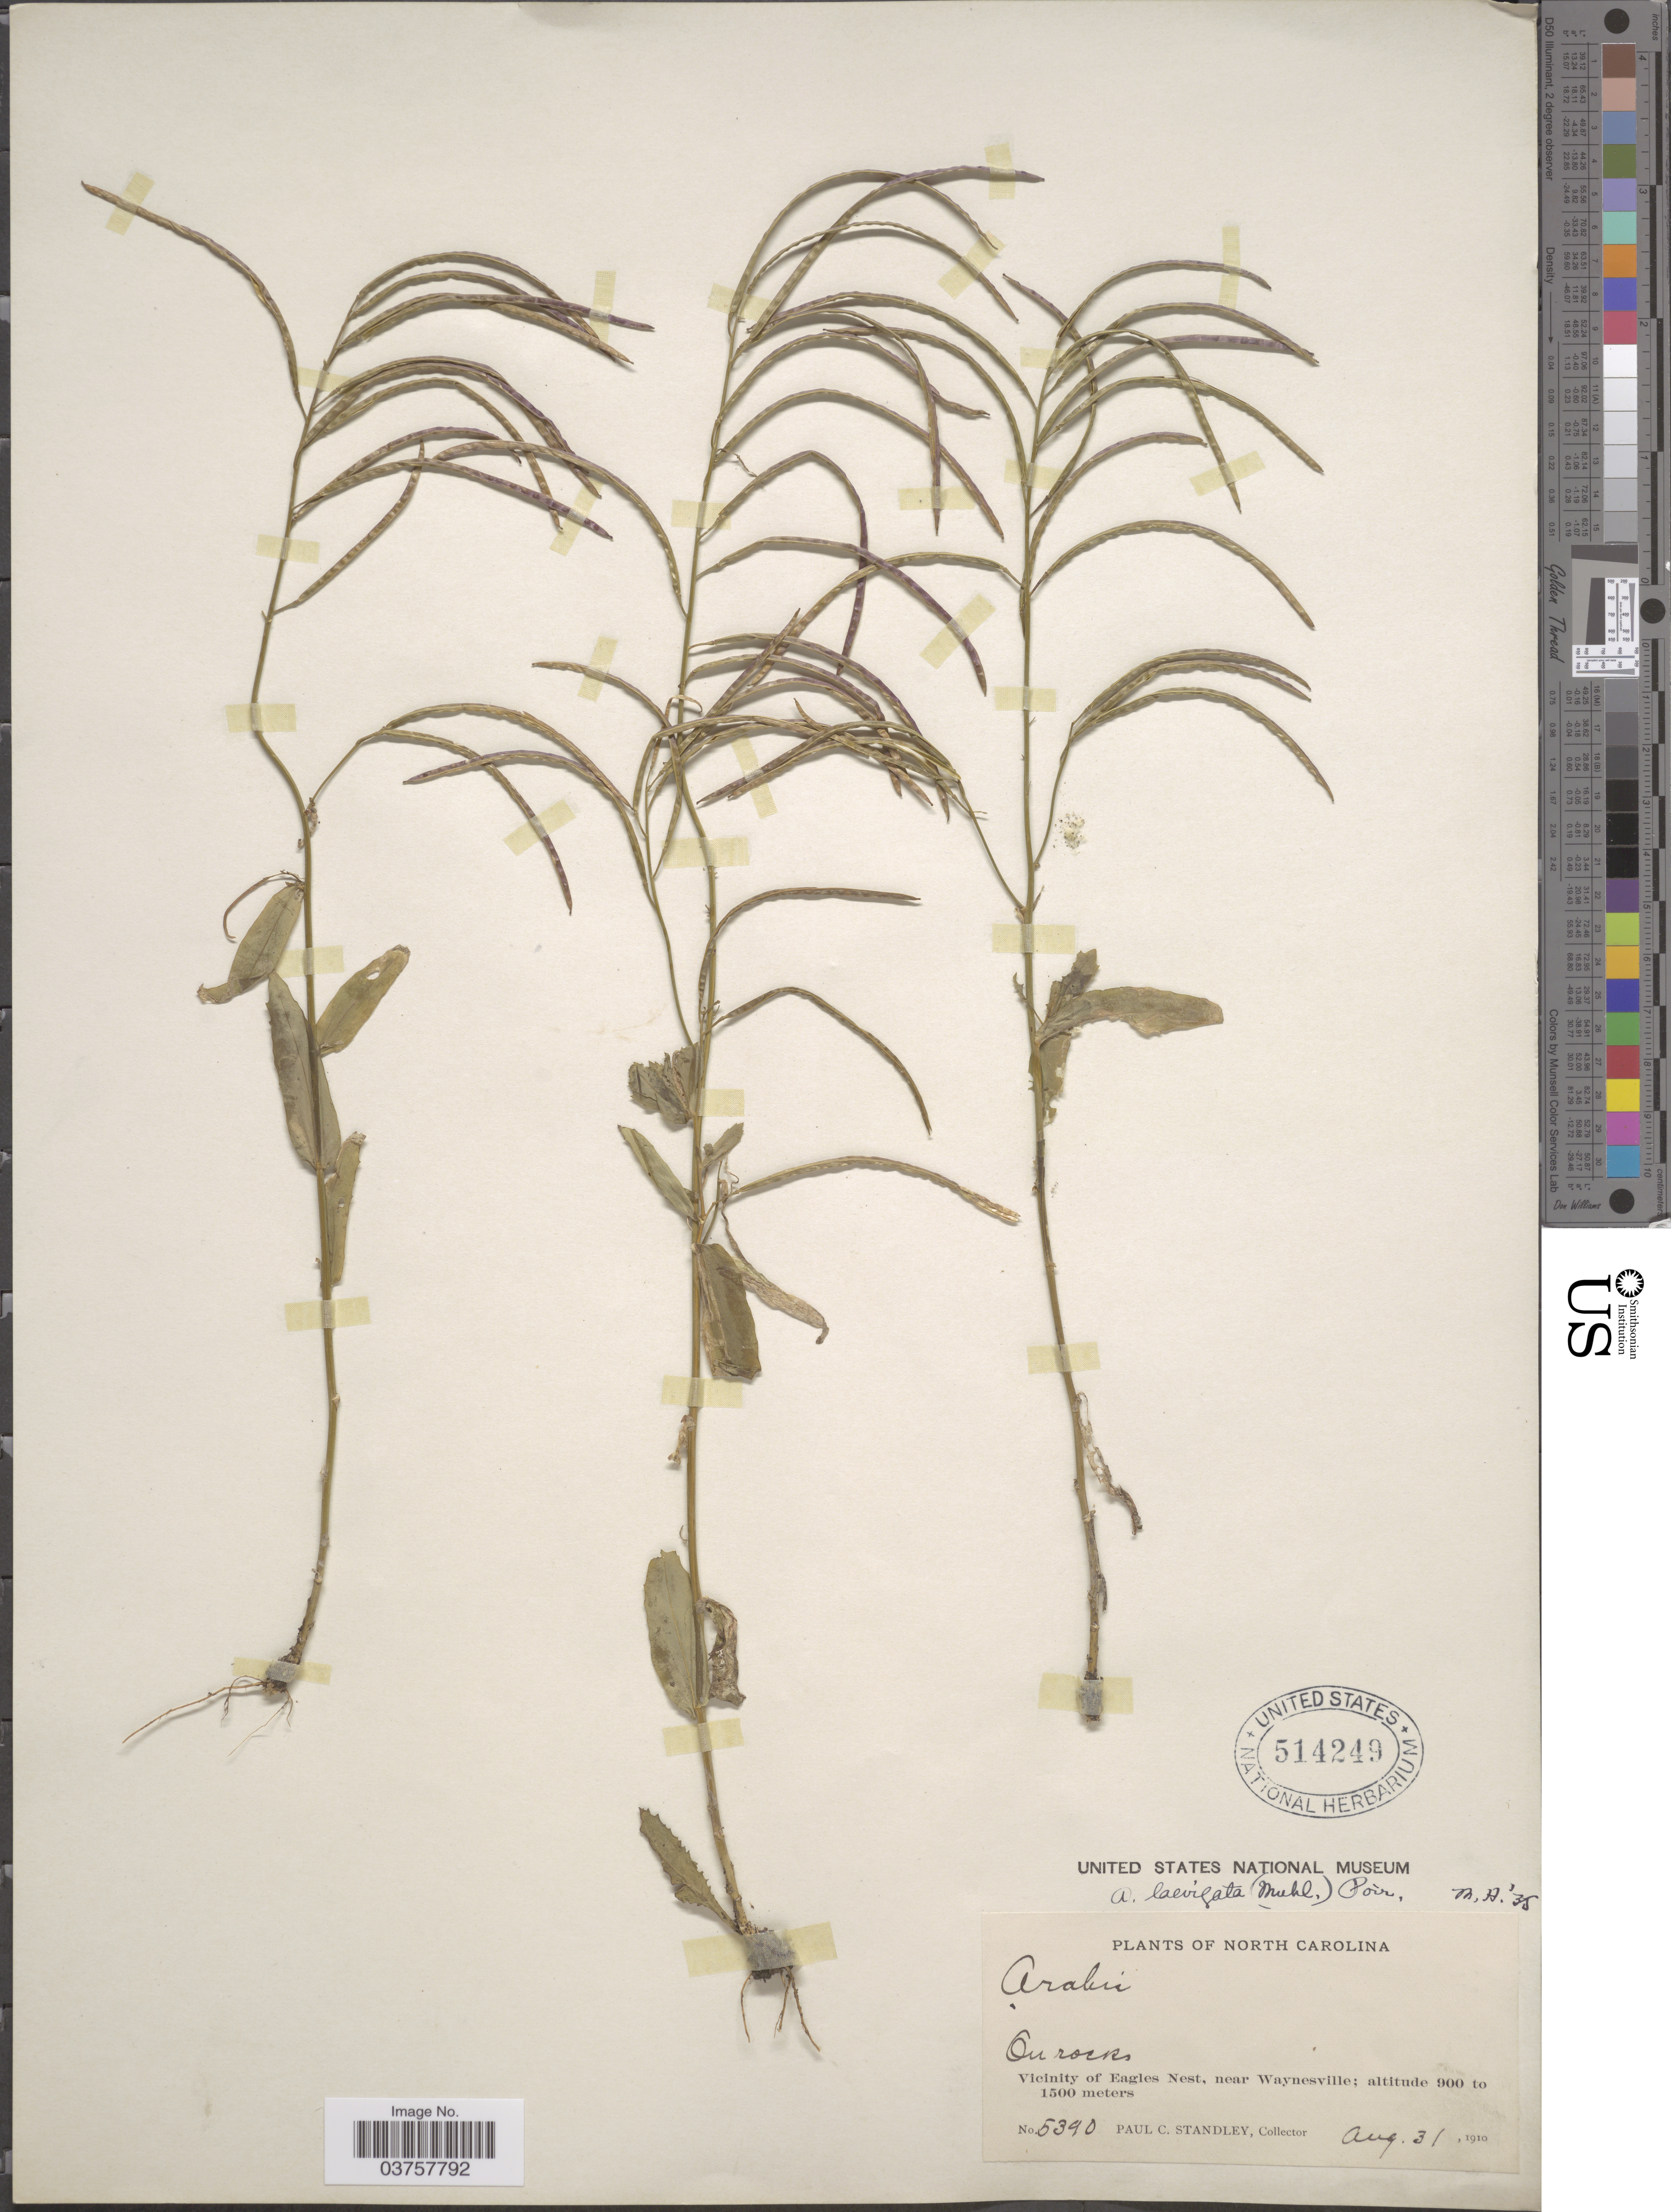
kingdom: Plantae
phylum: Tracheophyta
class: Magnoliopsida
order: Brassicales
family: Brassicaceae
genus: Arabis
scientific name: Arabis laevigata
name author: (Muhl. ex Willd.) Poir.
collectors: P. C. Standley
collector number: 5390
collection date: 1910-08-31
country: United States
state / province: North Carolina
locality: Vicinity of Eagles Nest, near Waynesville.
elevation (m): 900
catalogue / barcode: US 514249